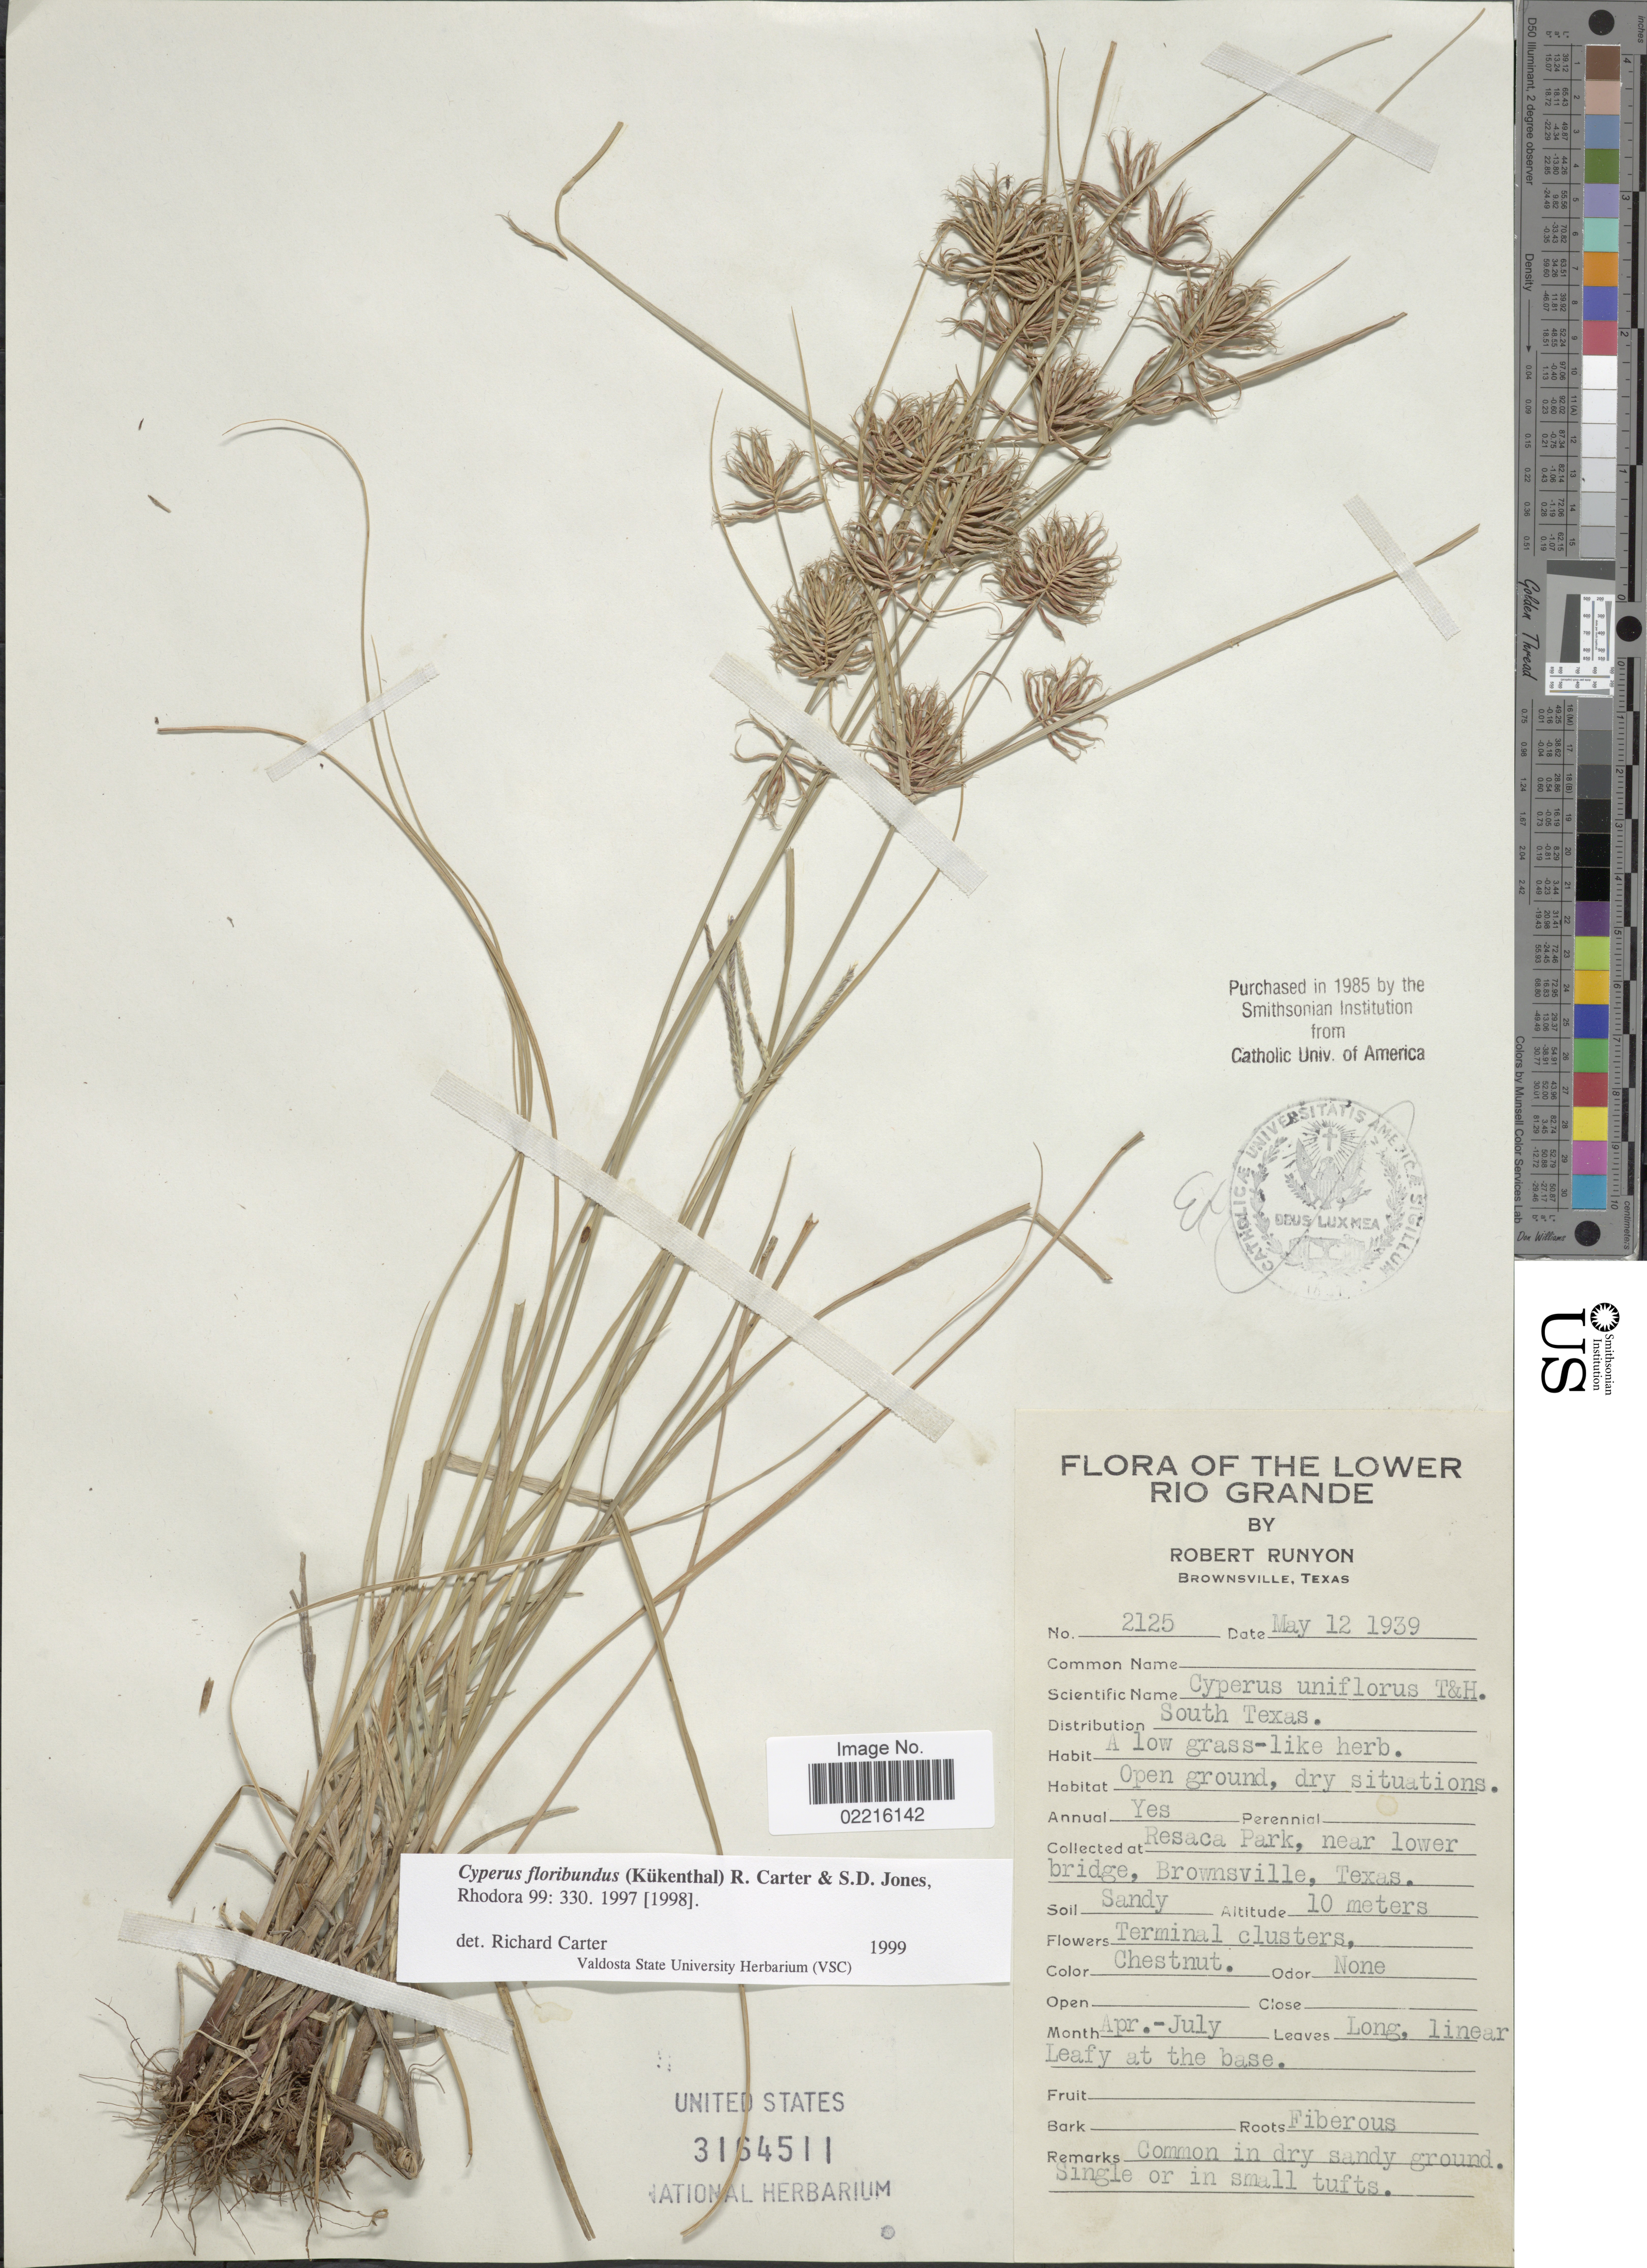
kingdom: Plantae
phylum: Tracheophyta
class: Liliopsida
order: Poales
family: Cyperaceae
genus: Cyperus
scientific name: Cyperus floribundus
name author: (Kük.) R. Carter & S.D. Jones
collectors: R. Runyon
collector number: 2125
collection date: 1939-05-12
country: United States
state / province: Texas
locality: The Lower Rio Grande, Resaca Park, near lower bridge, Brownsville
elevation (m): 10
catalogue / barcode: US 3164511